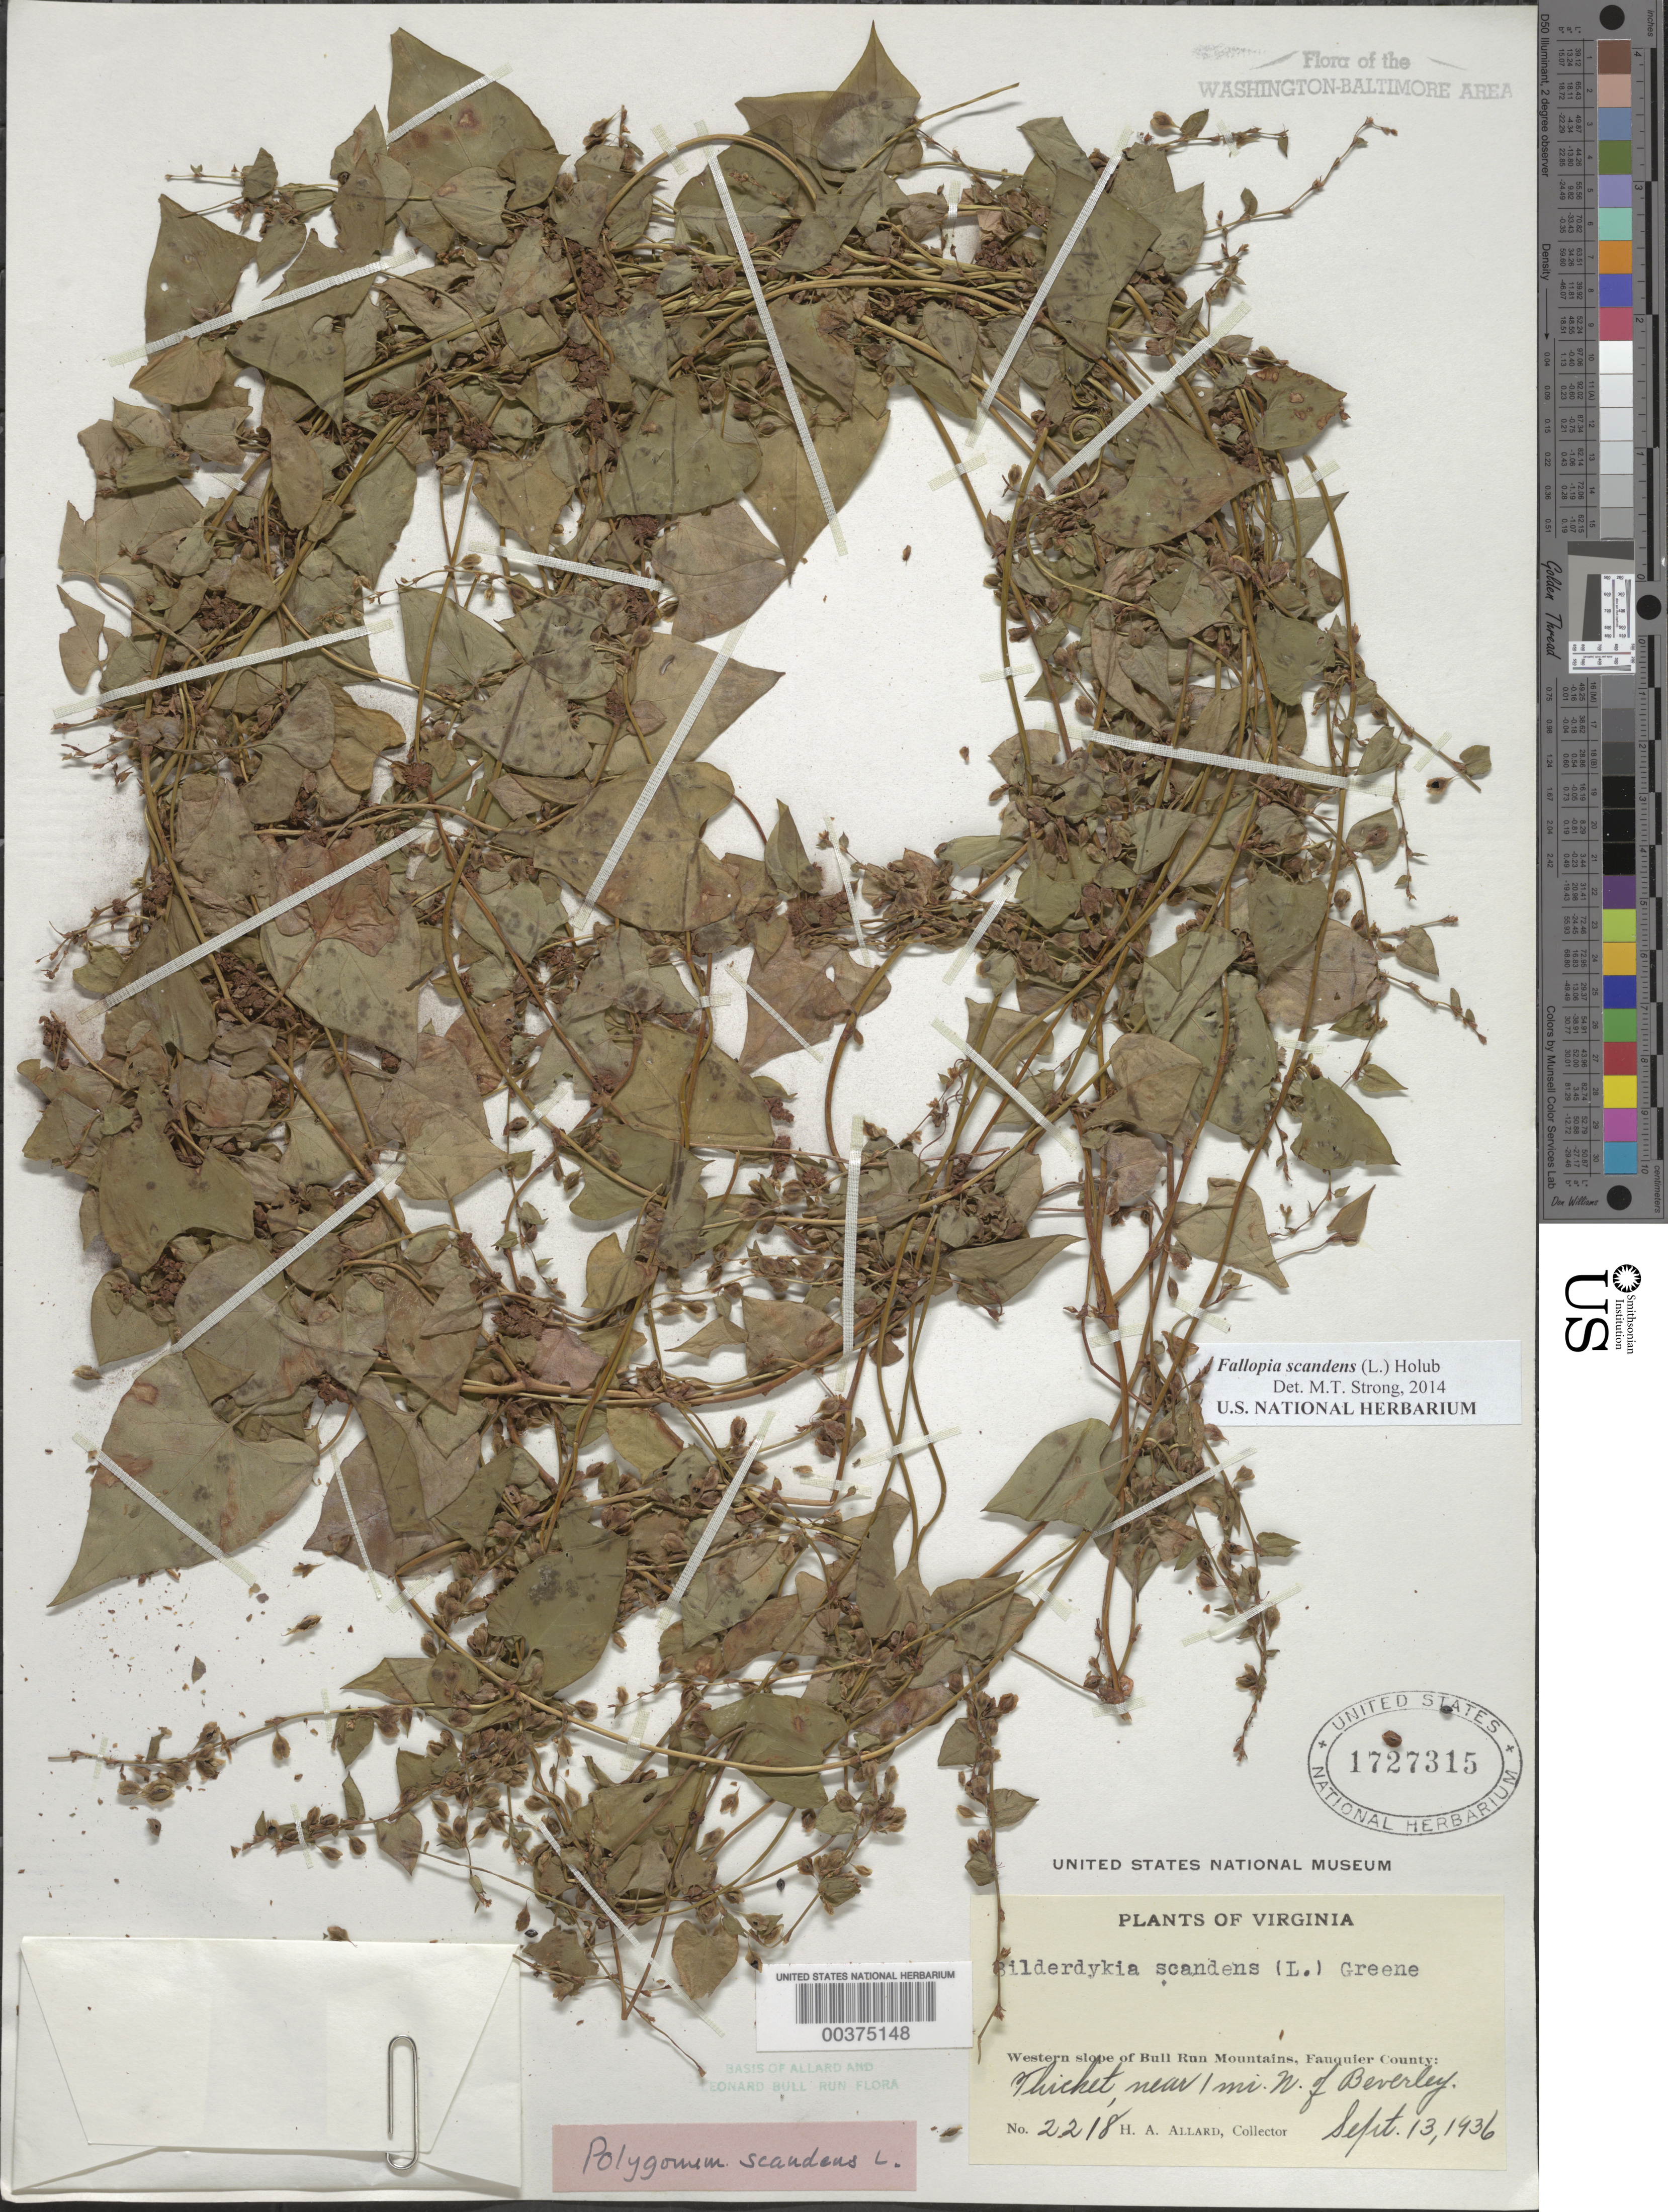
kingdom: Plantae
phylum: Tracheophyta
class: Magnoliopsida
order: Caryophyllales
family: Polygonaceae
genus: Fallopia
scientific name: Fallopia scandens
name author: (L.) Holub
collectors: H. A. Allard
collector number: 2218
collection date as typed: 13 Sep 1936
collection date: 1936-09-13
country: United States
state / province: Virginia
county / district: Fauquier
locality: North of Beverley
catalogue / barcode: US 1727315